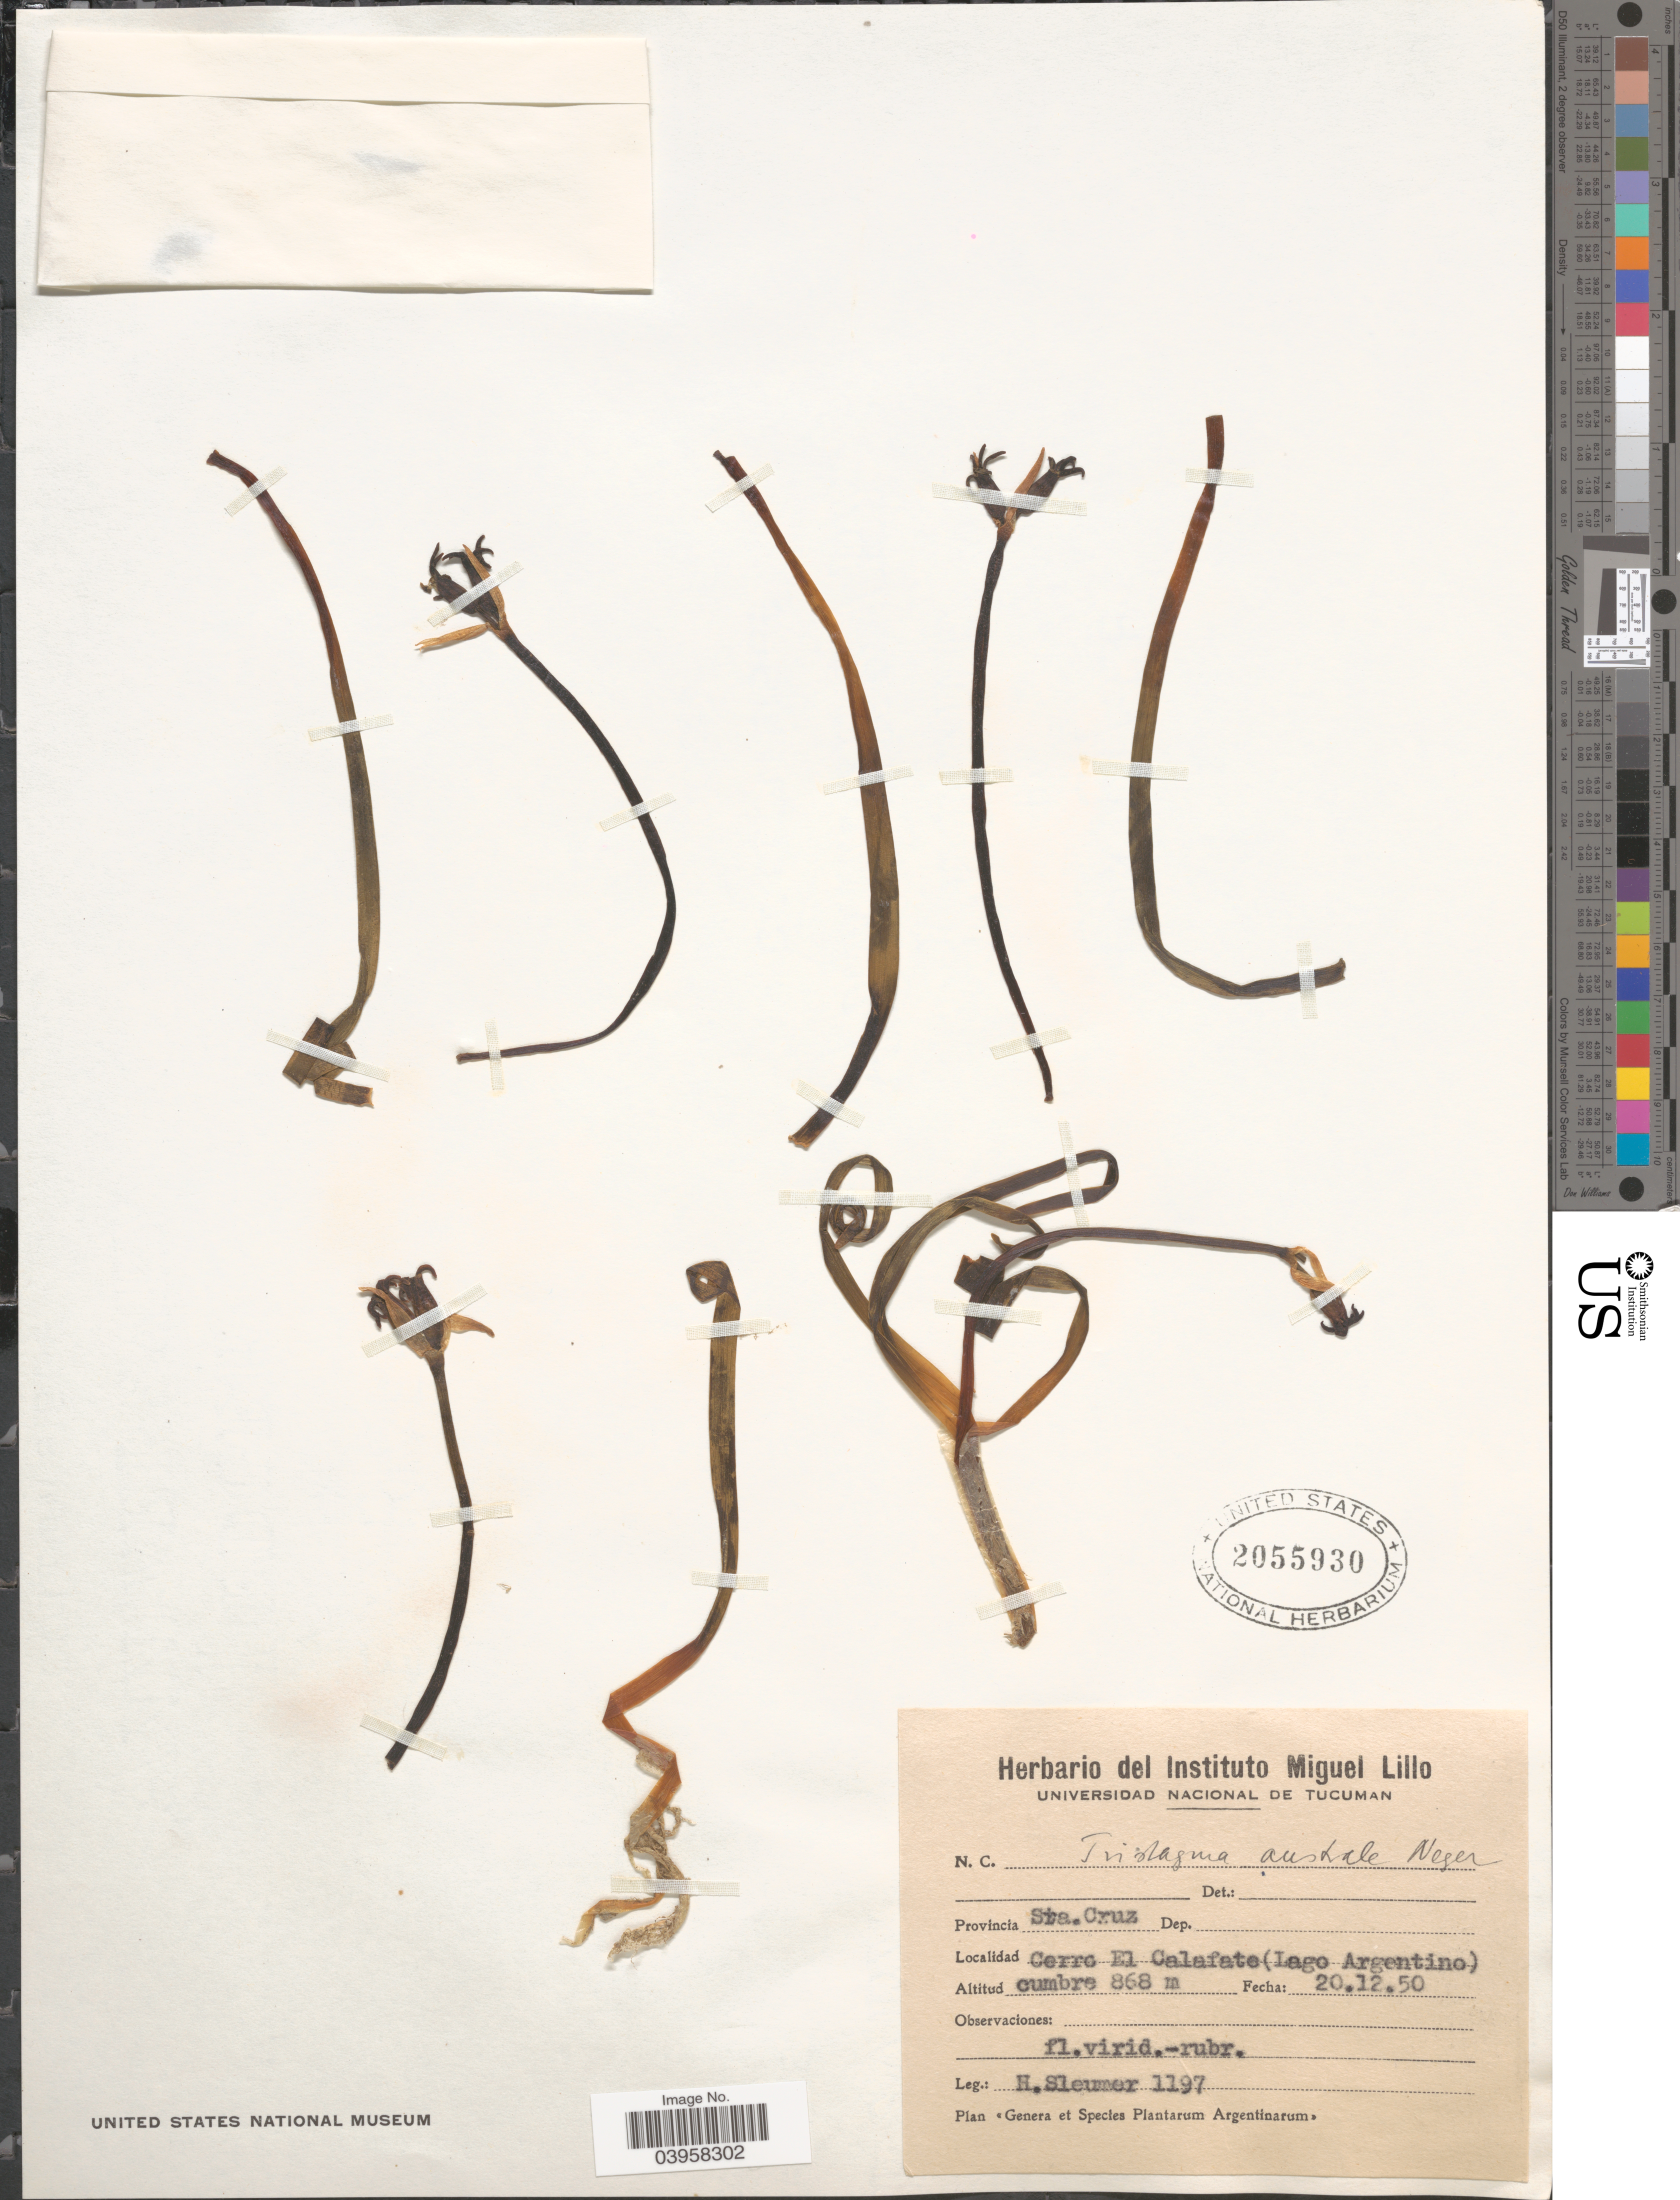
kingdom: Plantae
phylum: Tracheophyta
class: Liliopsida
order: Asparagales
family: Amaryllidaceae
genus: Tristagma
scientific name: Tristagma australe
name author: Neger ex Dusén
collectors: H. O. Sleumer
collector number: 1197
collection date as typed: Transcribed d/m/y: 20/12/50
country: Argentina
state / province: Santa Cruz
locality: Cerrol El Calafate (Lago Argentino) cumbre.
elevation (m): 868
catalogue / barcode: US 2055930